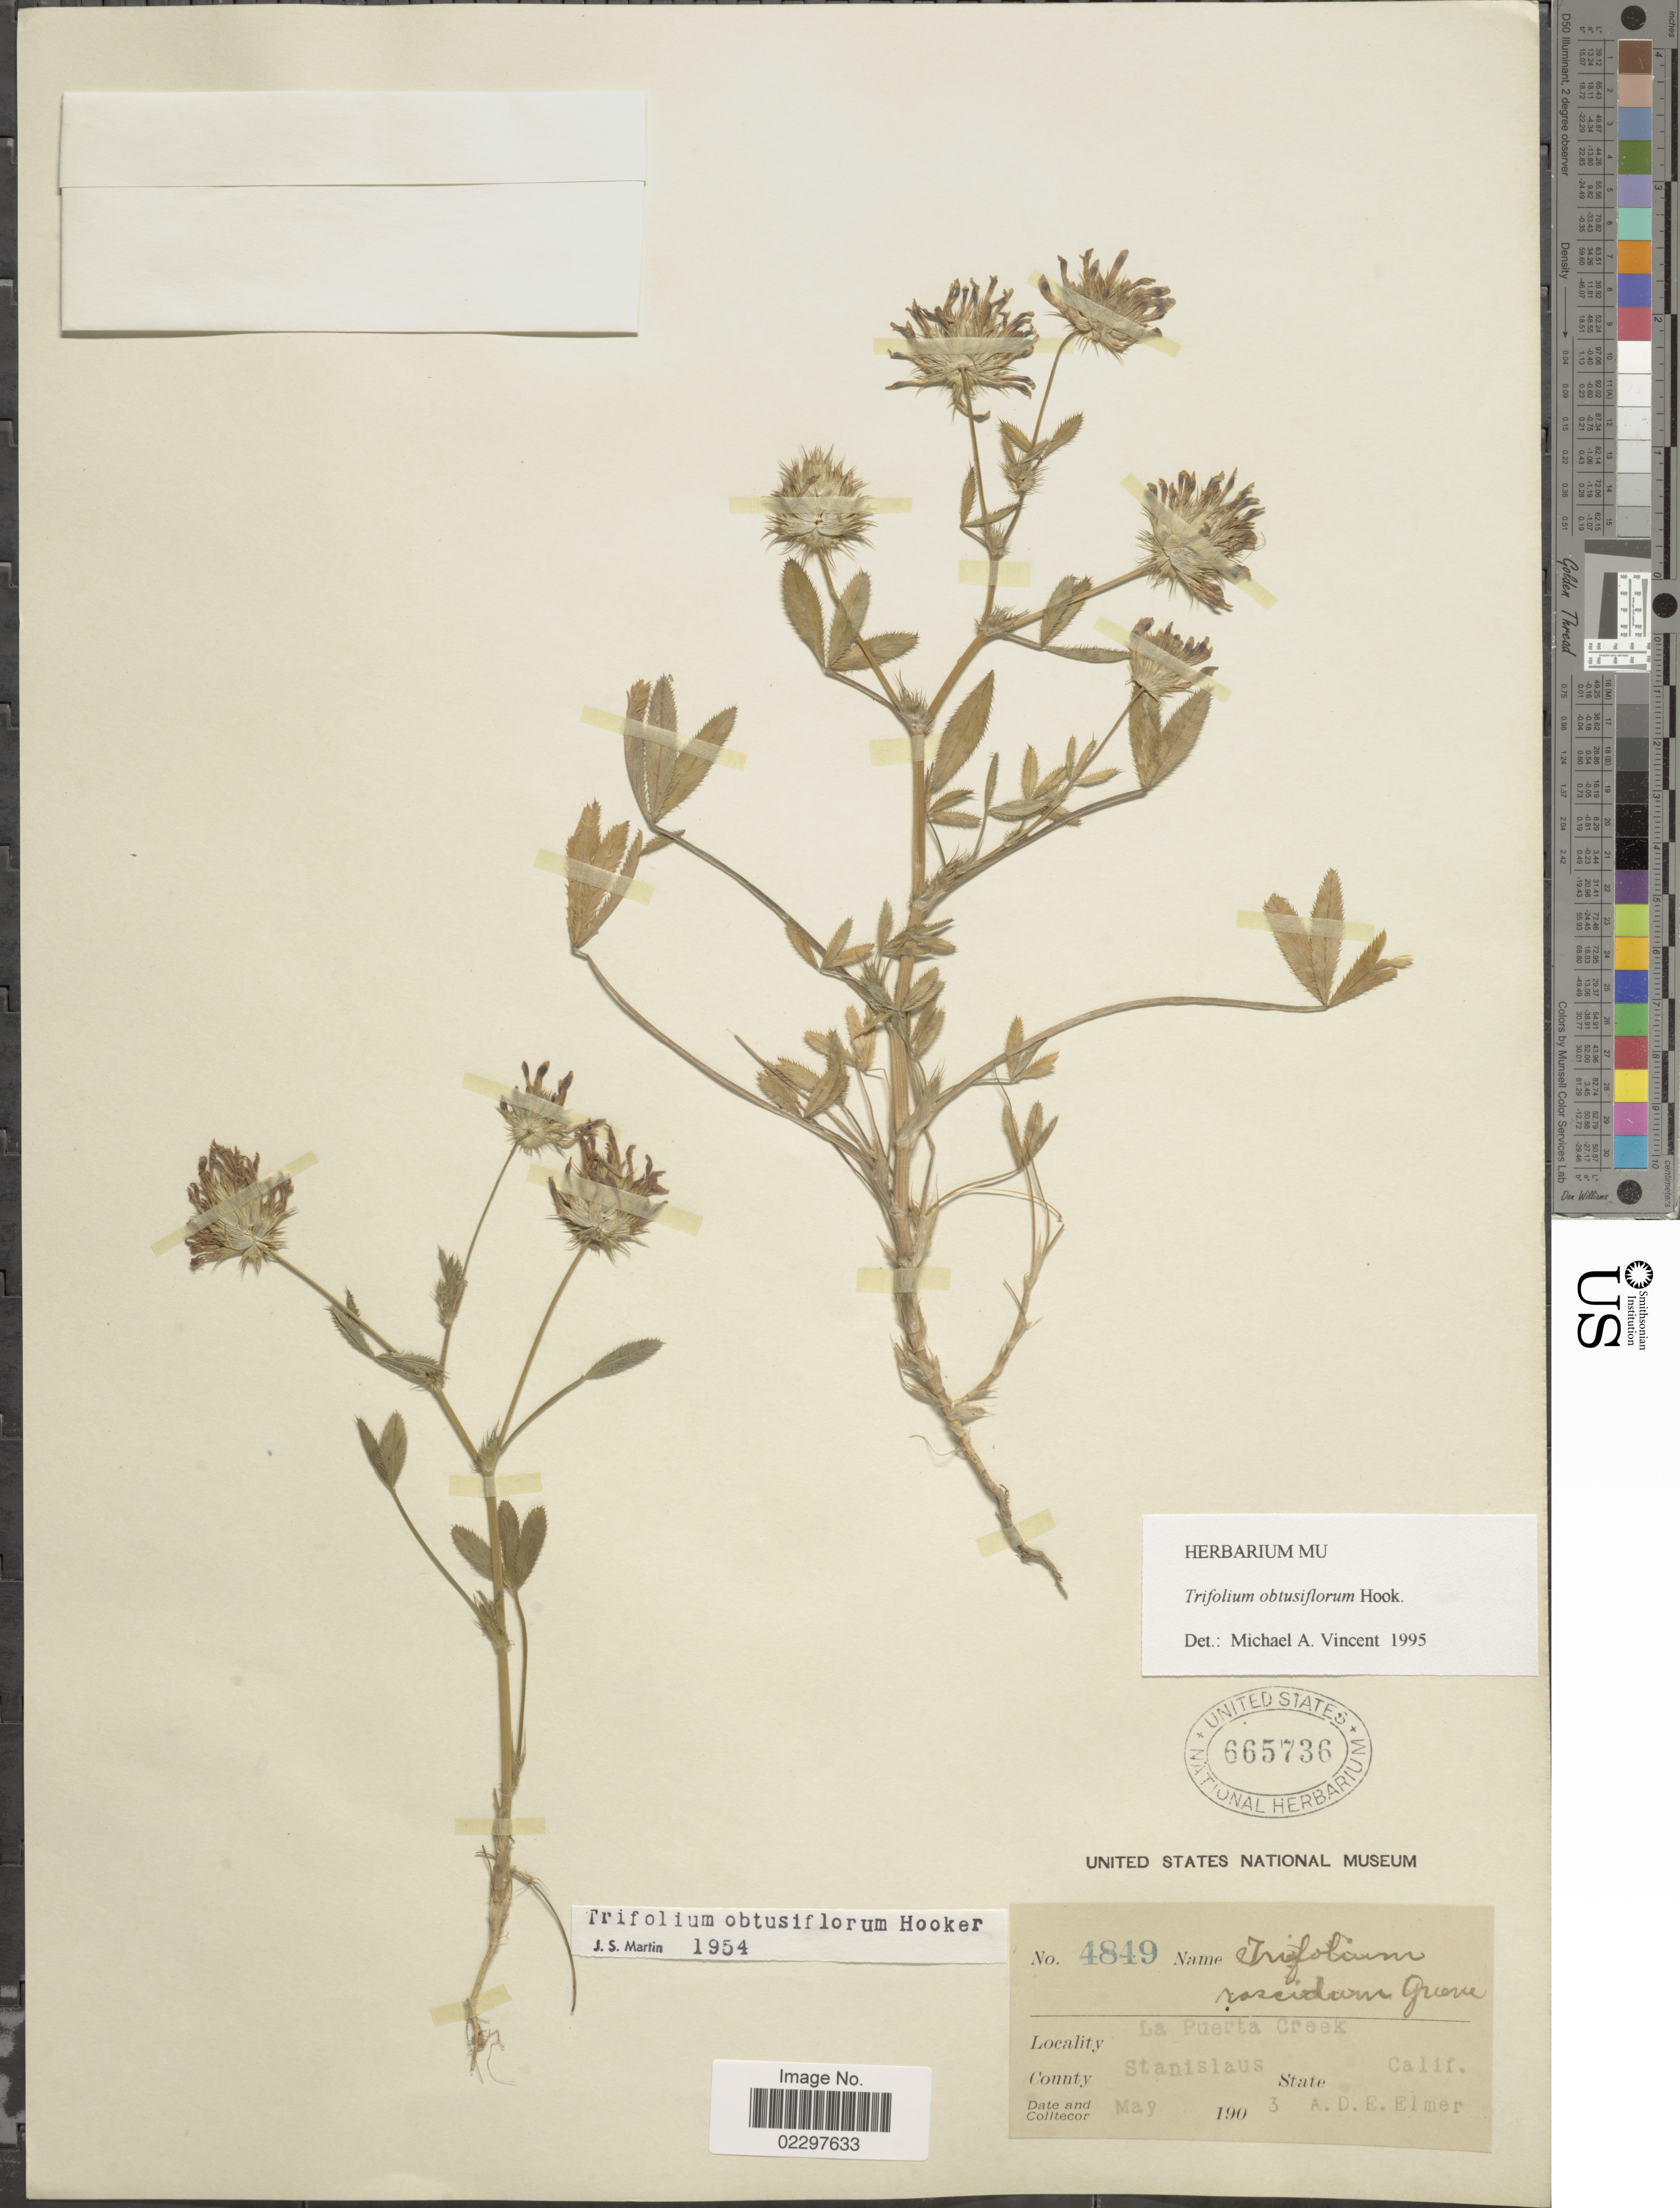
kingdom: Plantae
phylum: Tracheophyta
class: Magnoliopsida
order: Fabales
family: Fabaceae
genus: Trifolium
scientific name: Trifolium obtusiflorum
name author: Hook.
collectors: A. D. E. Elmer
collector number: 4849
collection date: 1903-05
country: United States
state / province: California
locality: La Puerta Creek, Stanislaus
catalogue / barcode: US 665736